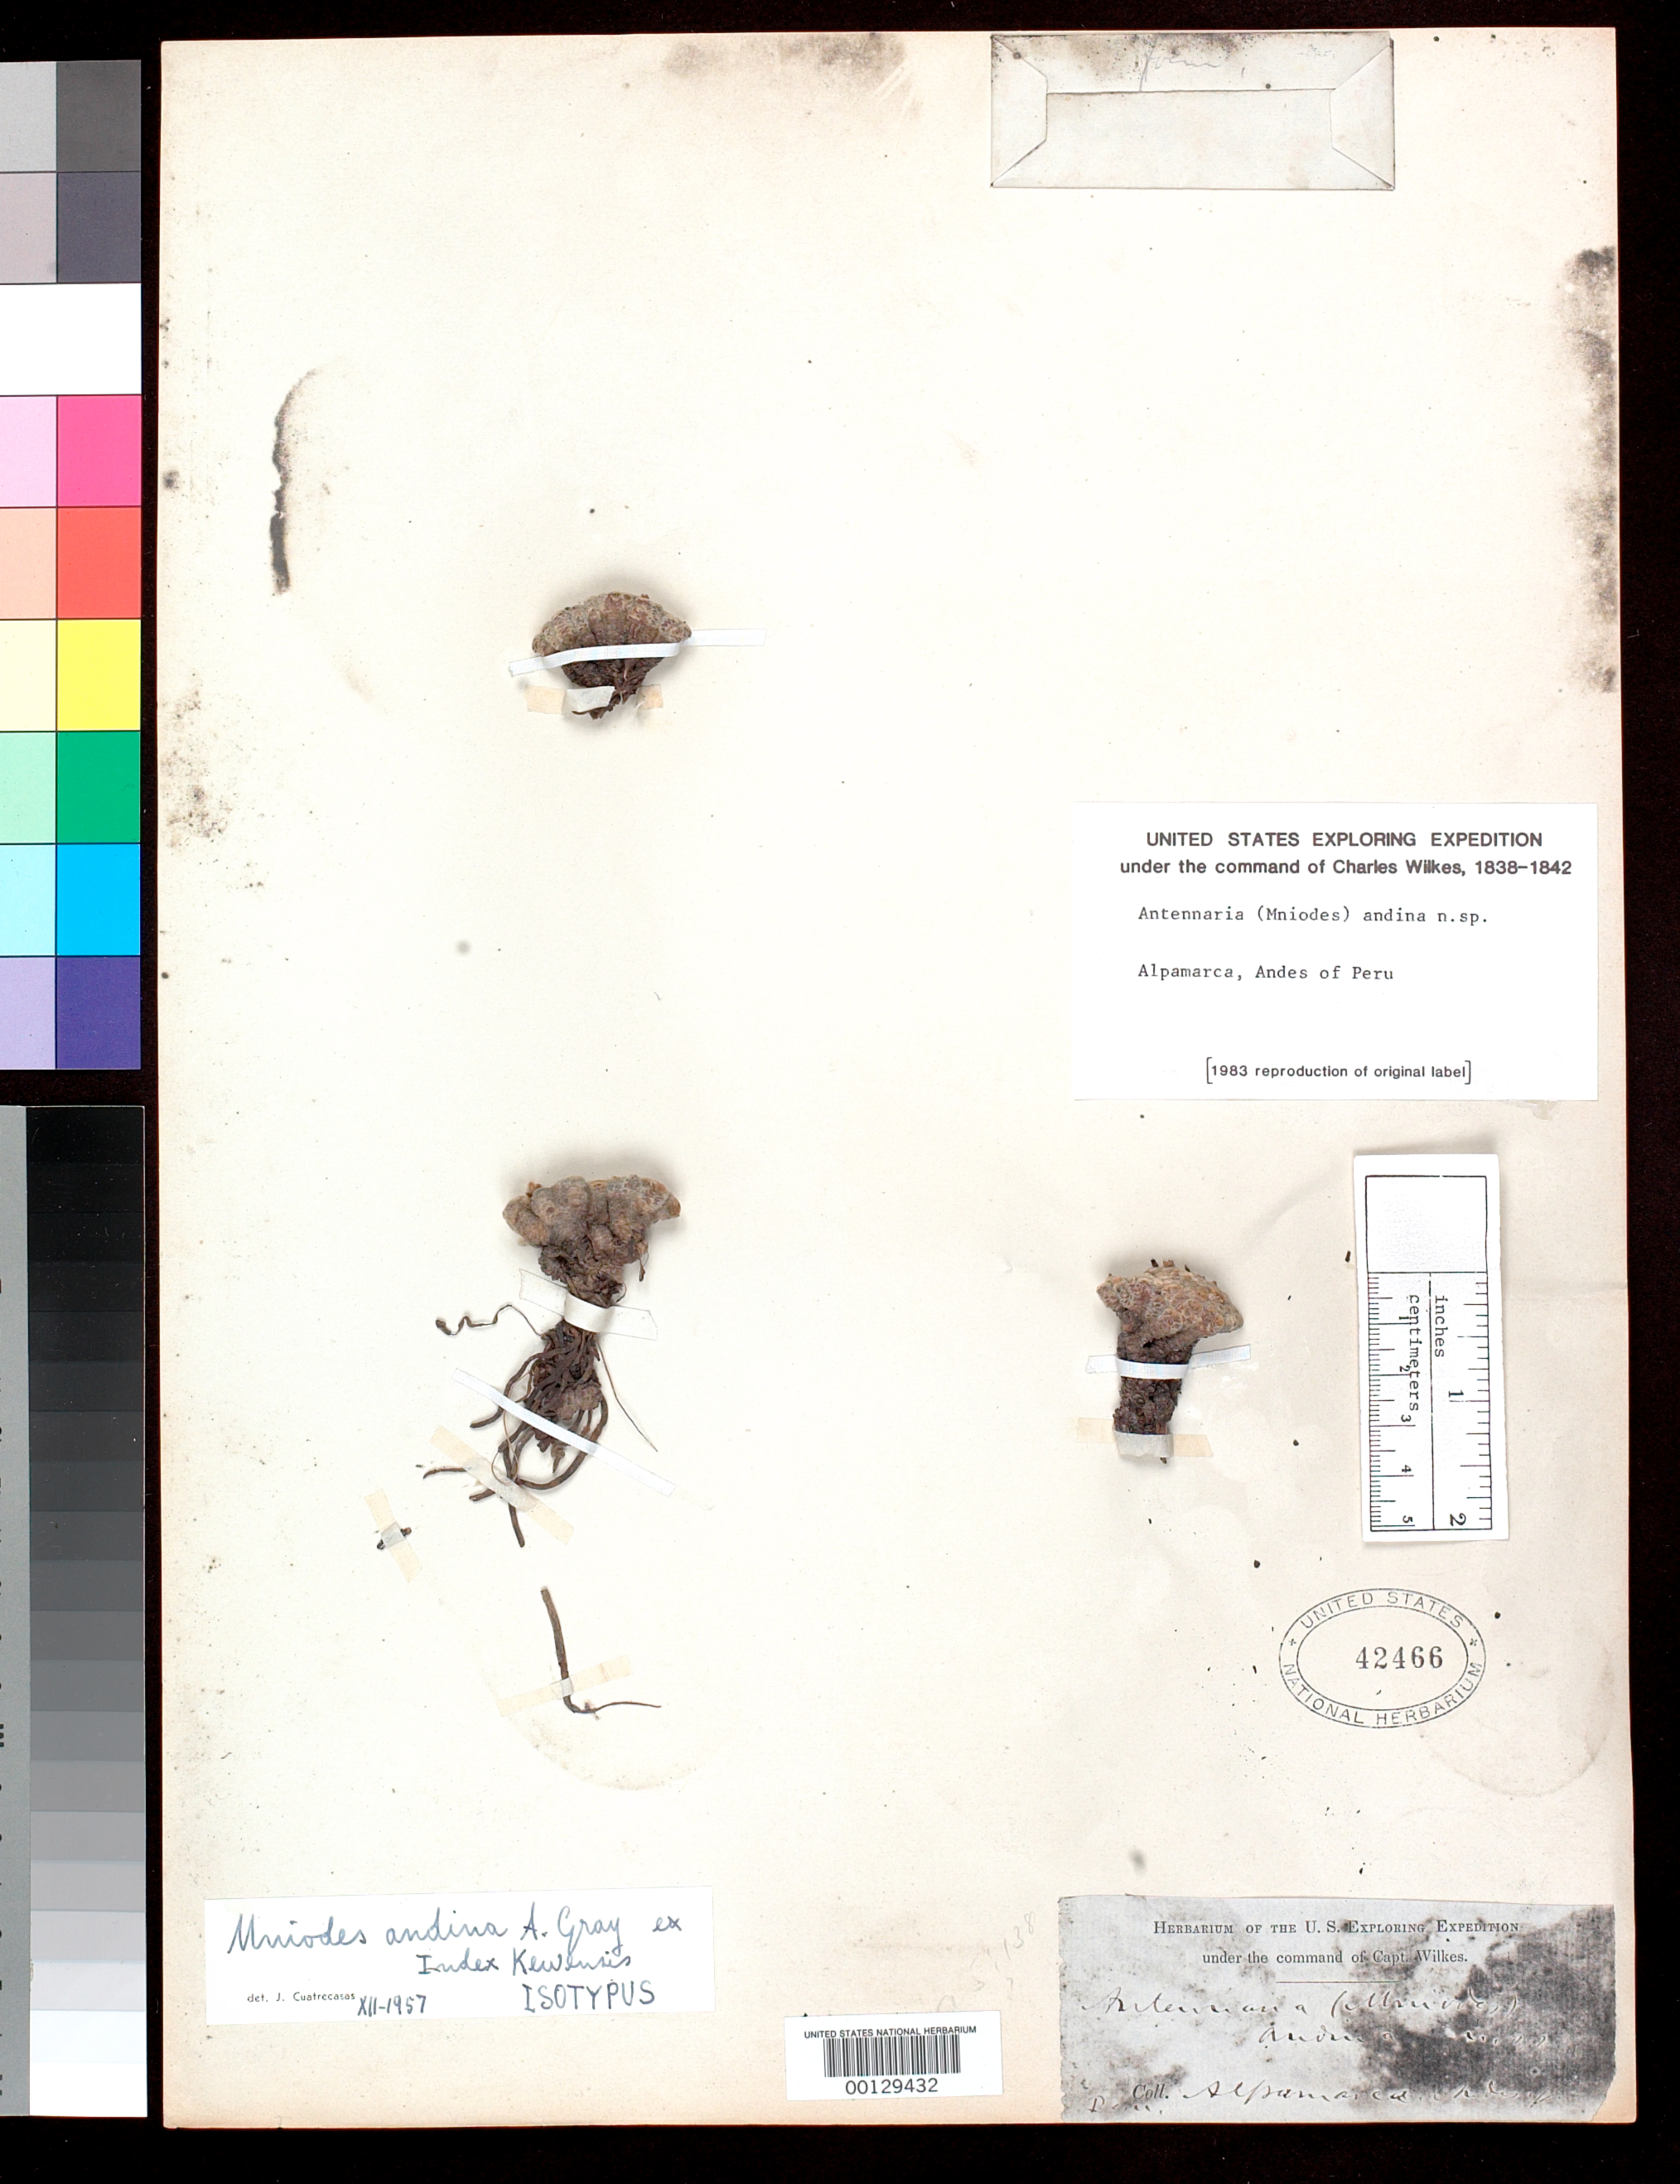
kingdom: Plantae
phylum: Tracheophyta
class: Magnoliopsida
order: Asterales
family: Asteraceae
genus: Antennaria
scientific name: Antennaria andina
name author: A. Gray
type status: Isotype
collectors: Wilkes Explor. Exped.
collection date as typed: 1838 to -- --- 1842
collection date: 1838/1842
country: Peru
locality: Andes Mountains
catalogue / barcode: US 42466